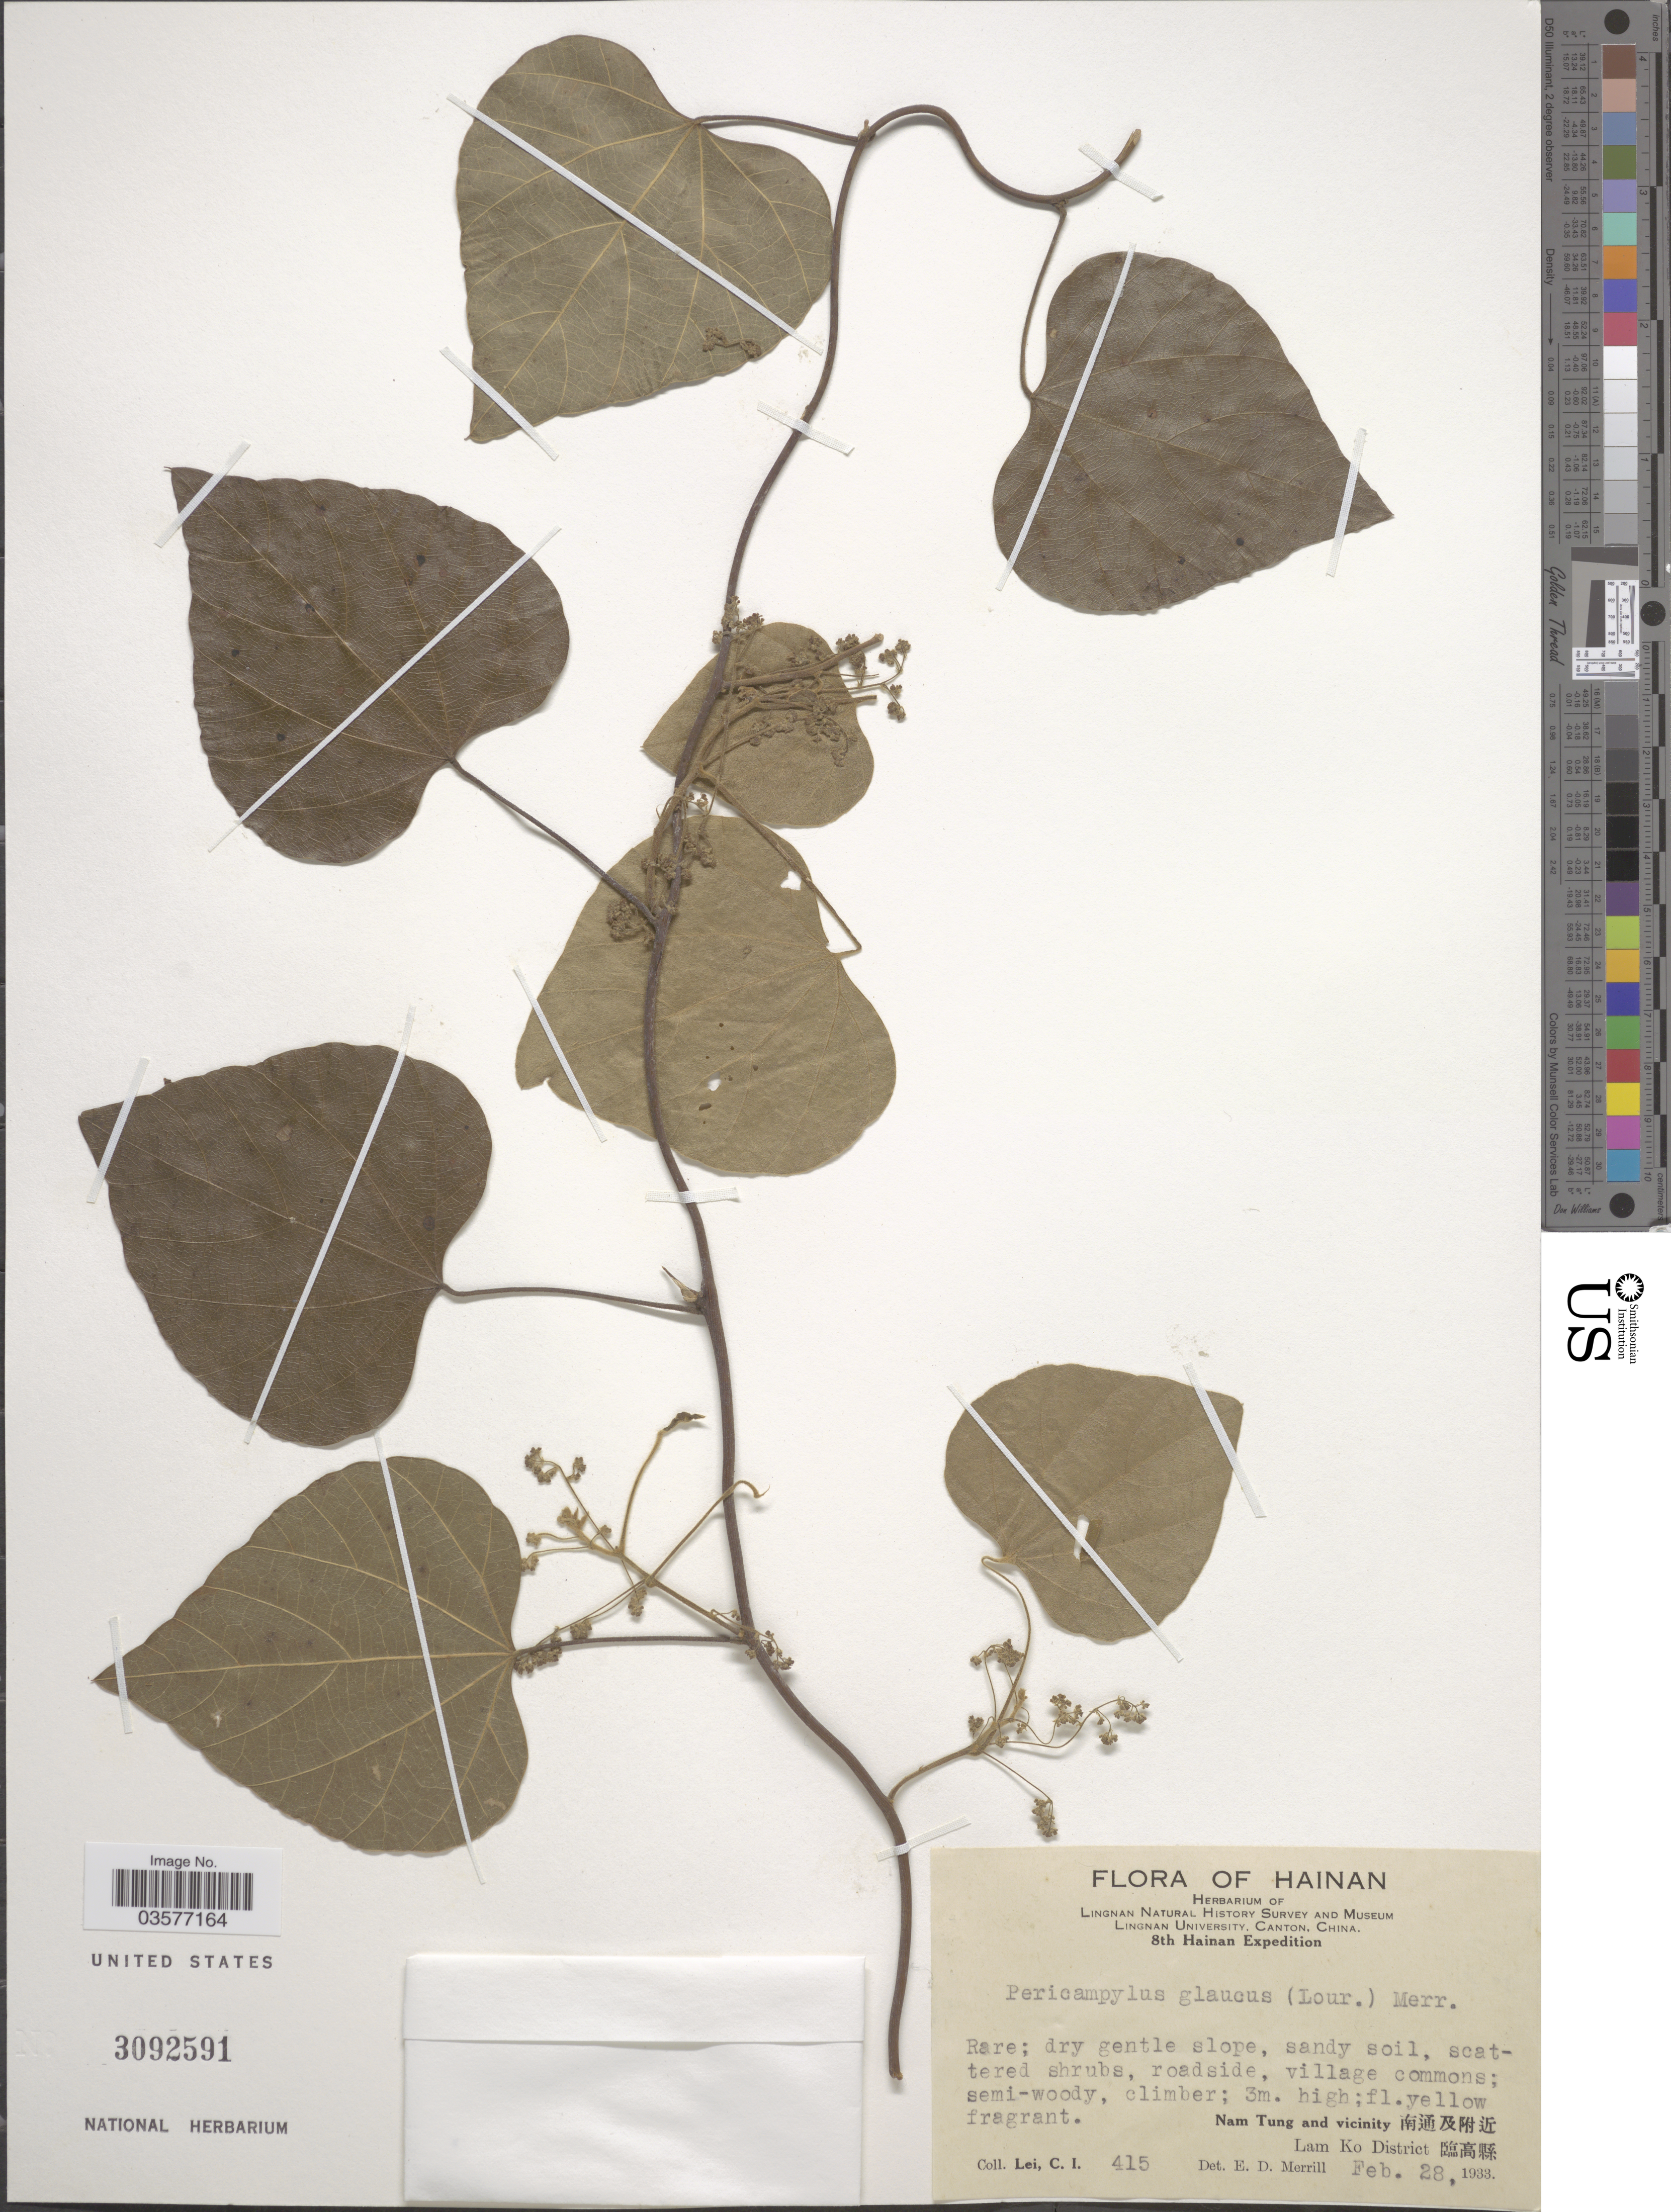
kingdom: Plantae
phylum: Tracheophyta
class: Magnoliopsida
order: Ranunculales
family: Menispermaceae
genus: Pericampylus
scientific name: Pericampylus glaucus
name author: (Lam.) Merr.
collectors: C. I. Lei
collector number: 415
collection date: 1933-02-28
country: China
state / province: Hainan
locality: Nam Tung and vicinity X, Lam Ko District X.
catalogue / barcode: US 3092591